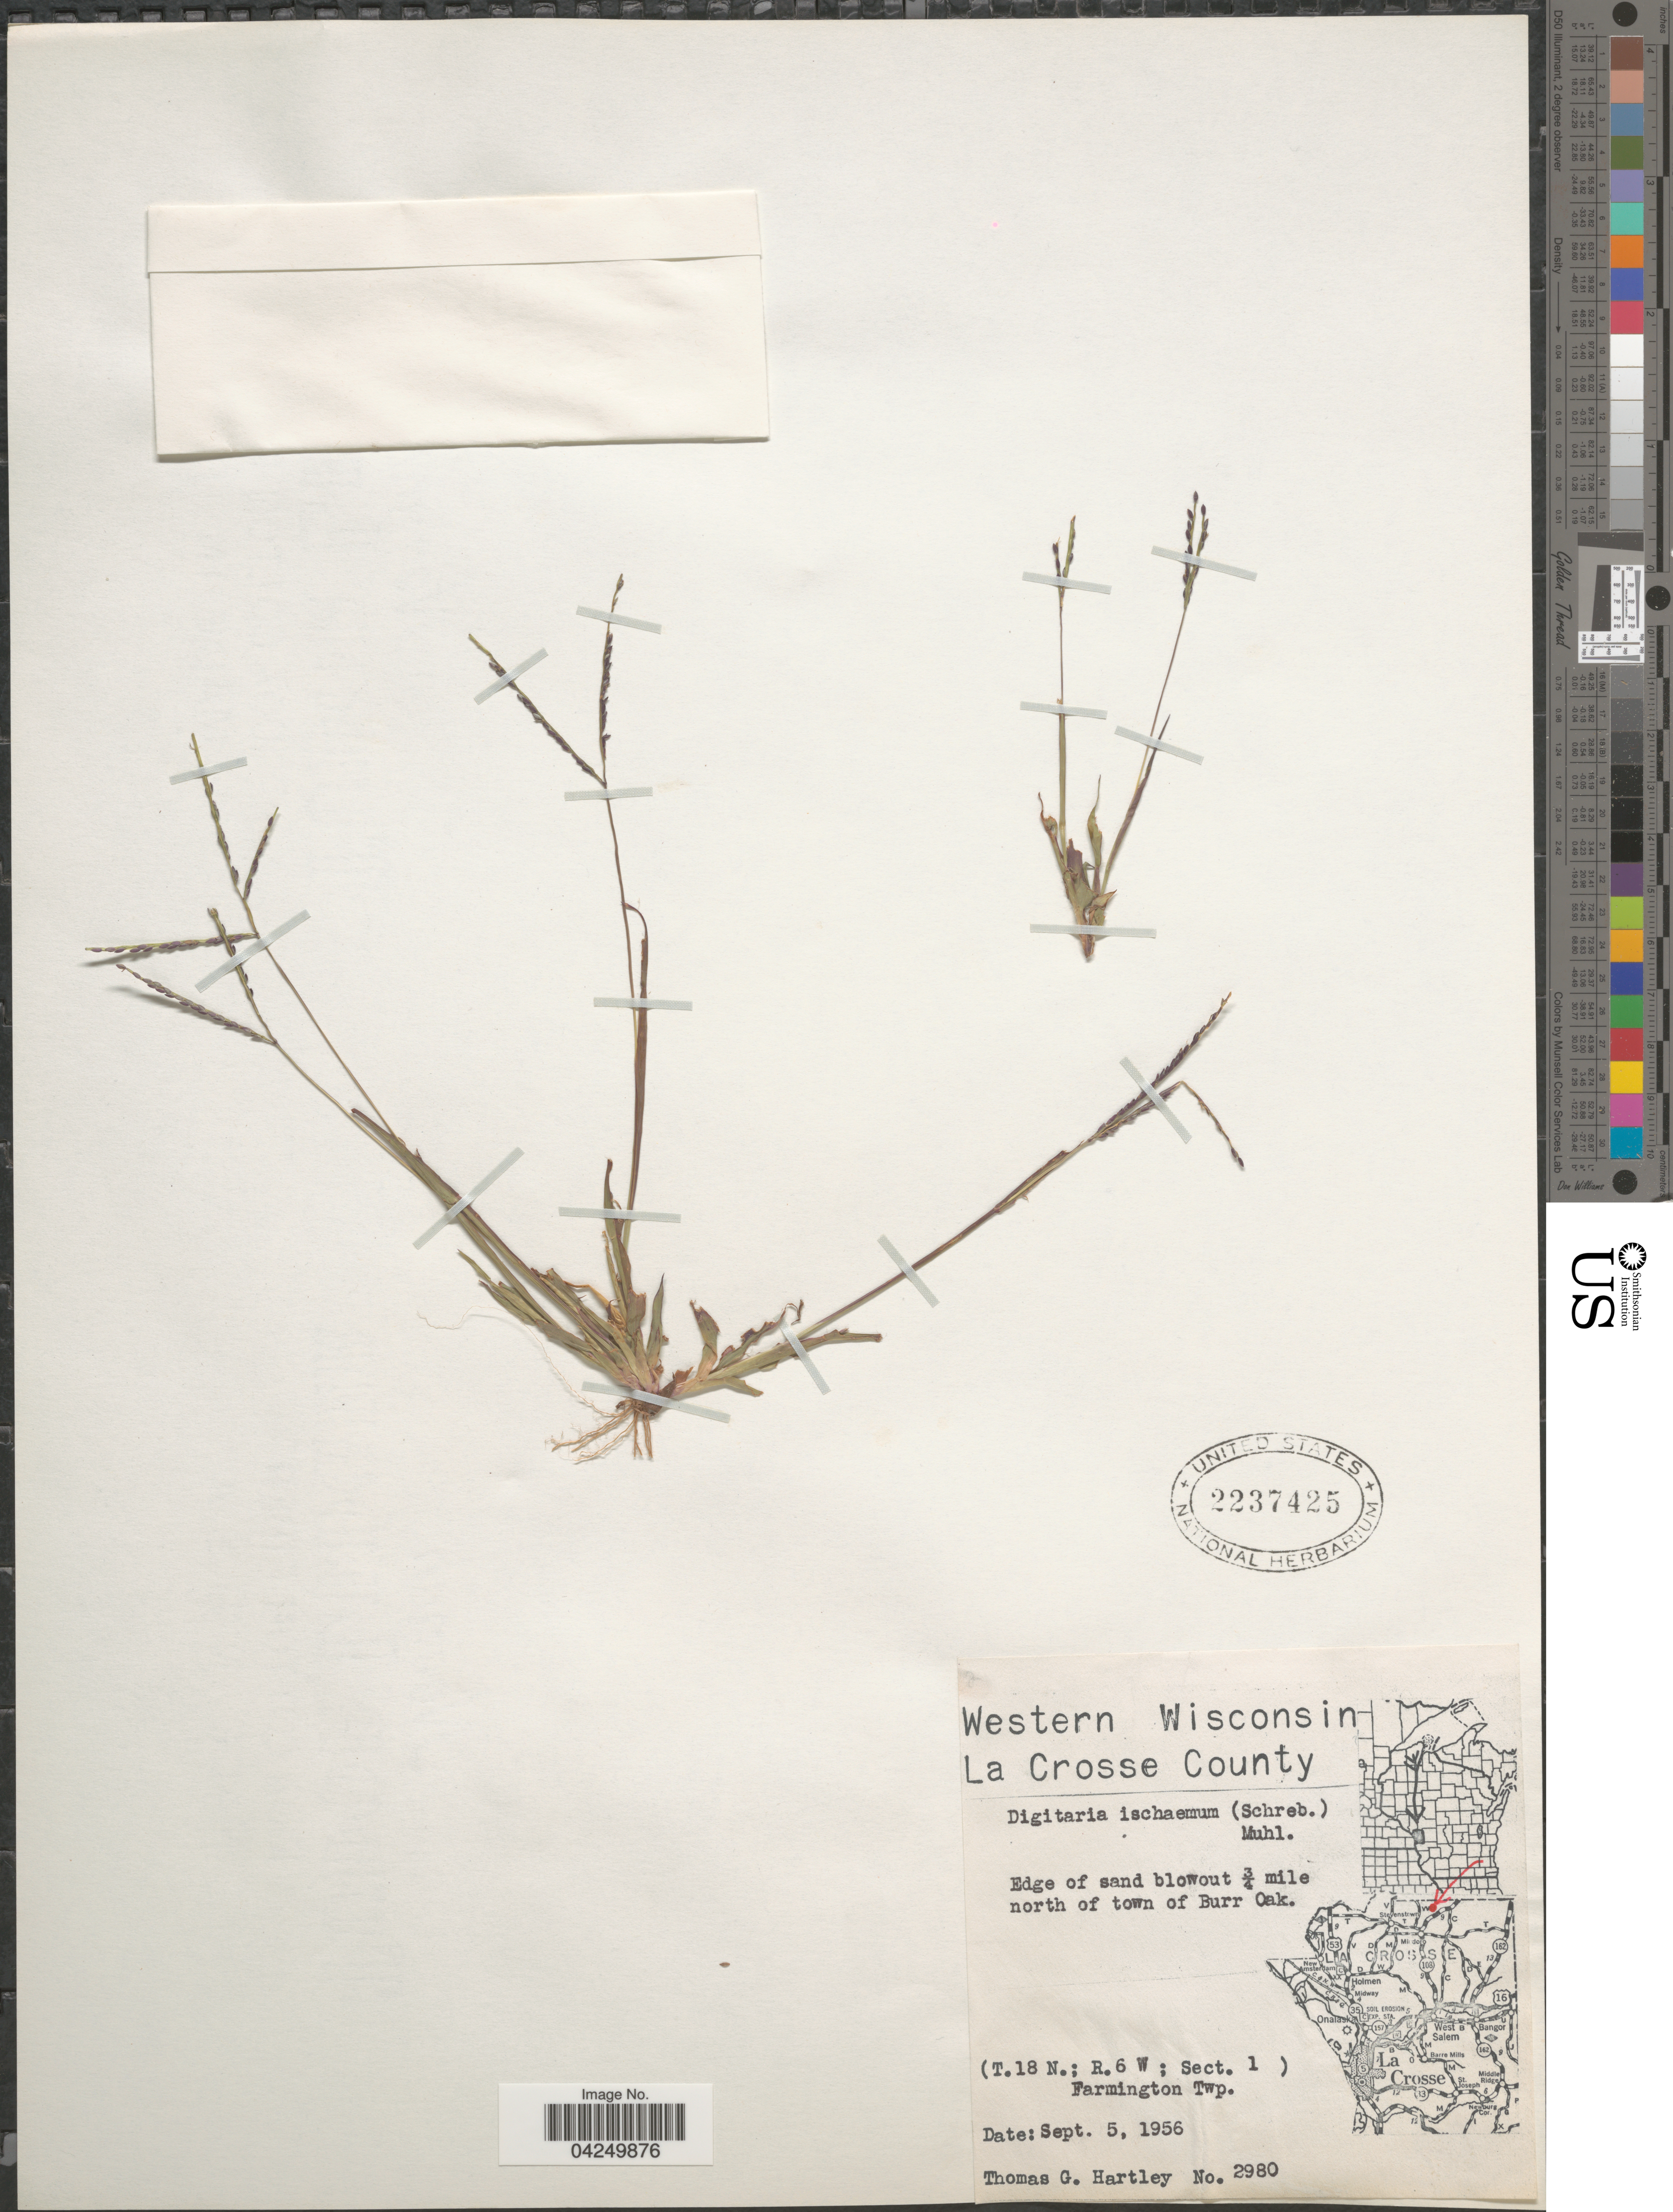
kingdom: Plantae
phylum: Tracheophyta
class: Liliopsida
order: Poales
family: Poaceae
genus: Digitaria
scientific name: Digitaria ischaemum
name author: (Schreber) Schreber ex Muhl.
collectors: T. G. Hartley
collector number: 2980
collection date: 1956-09-05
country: United States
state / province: Wisconsin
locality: Western Wisconsin La Crosse County. Edge of sand blowout ¾ mile north of town of Burr Oak. (T. 18 N.; R. 6 W ; Sect. 1). Farmington Twp.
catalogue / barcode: US 2237425